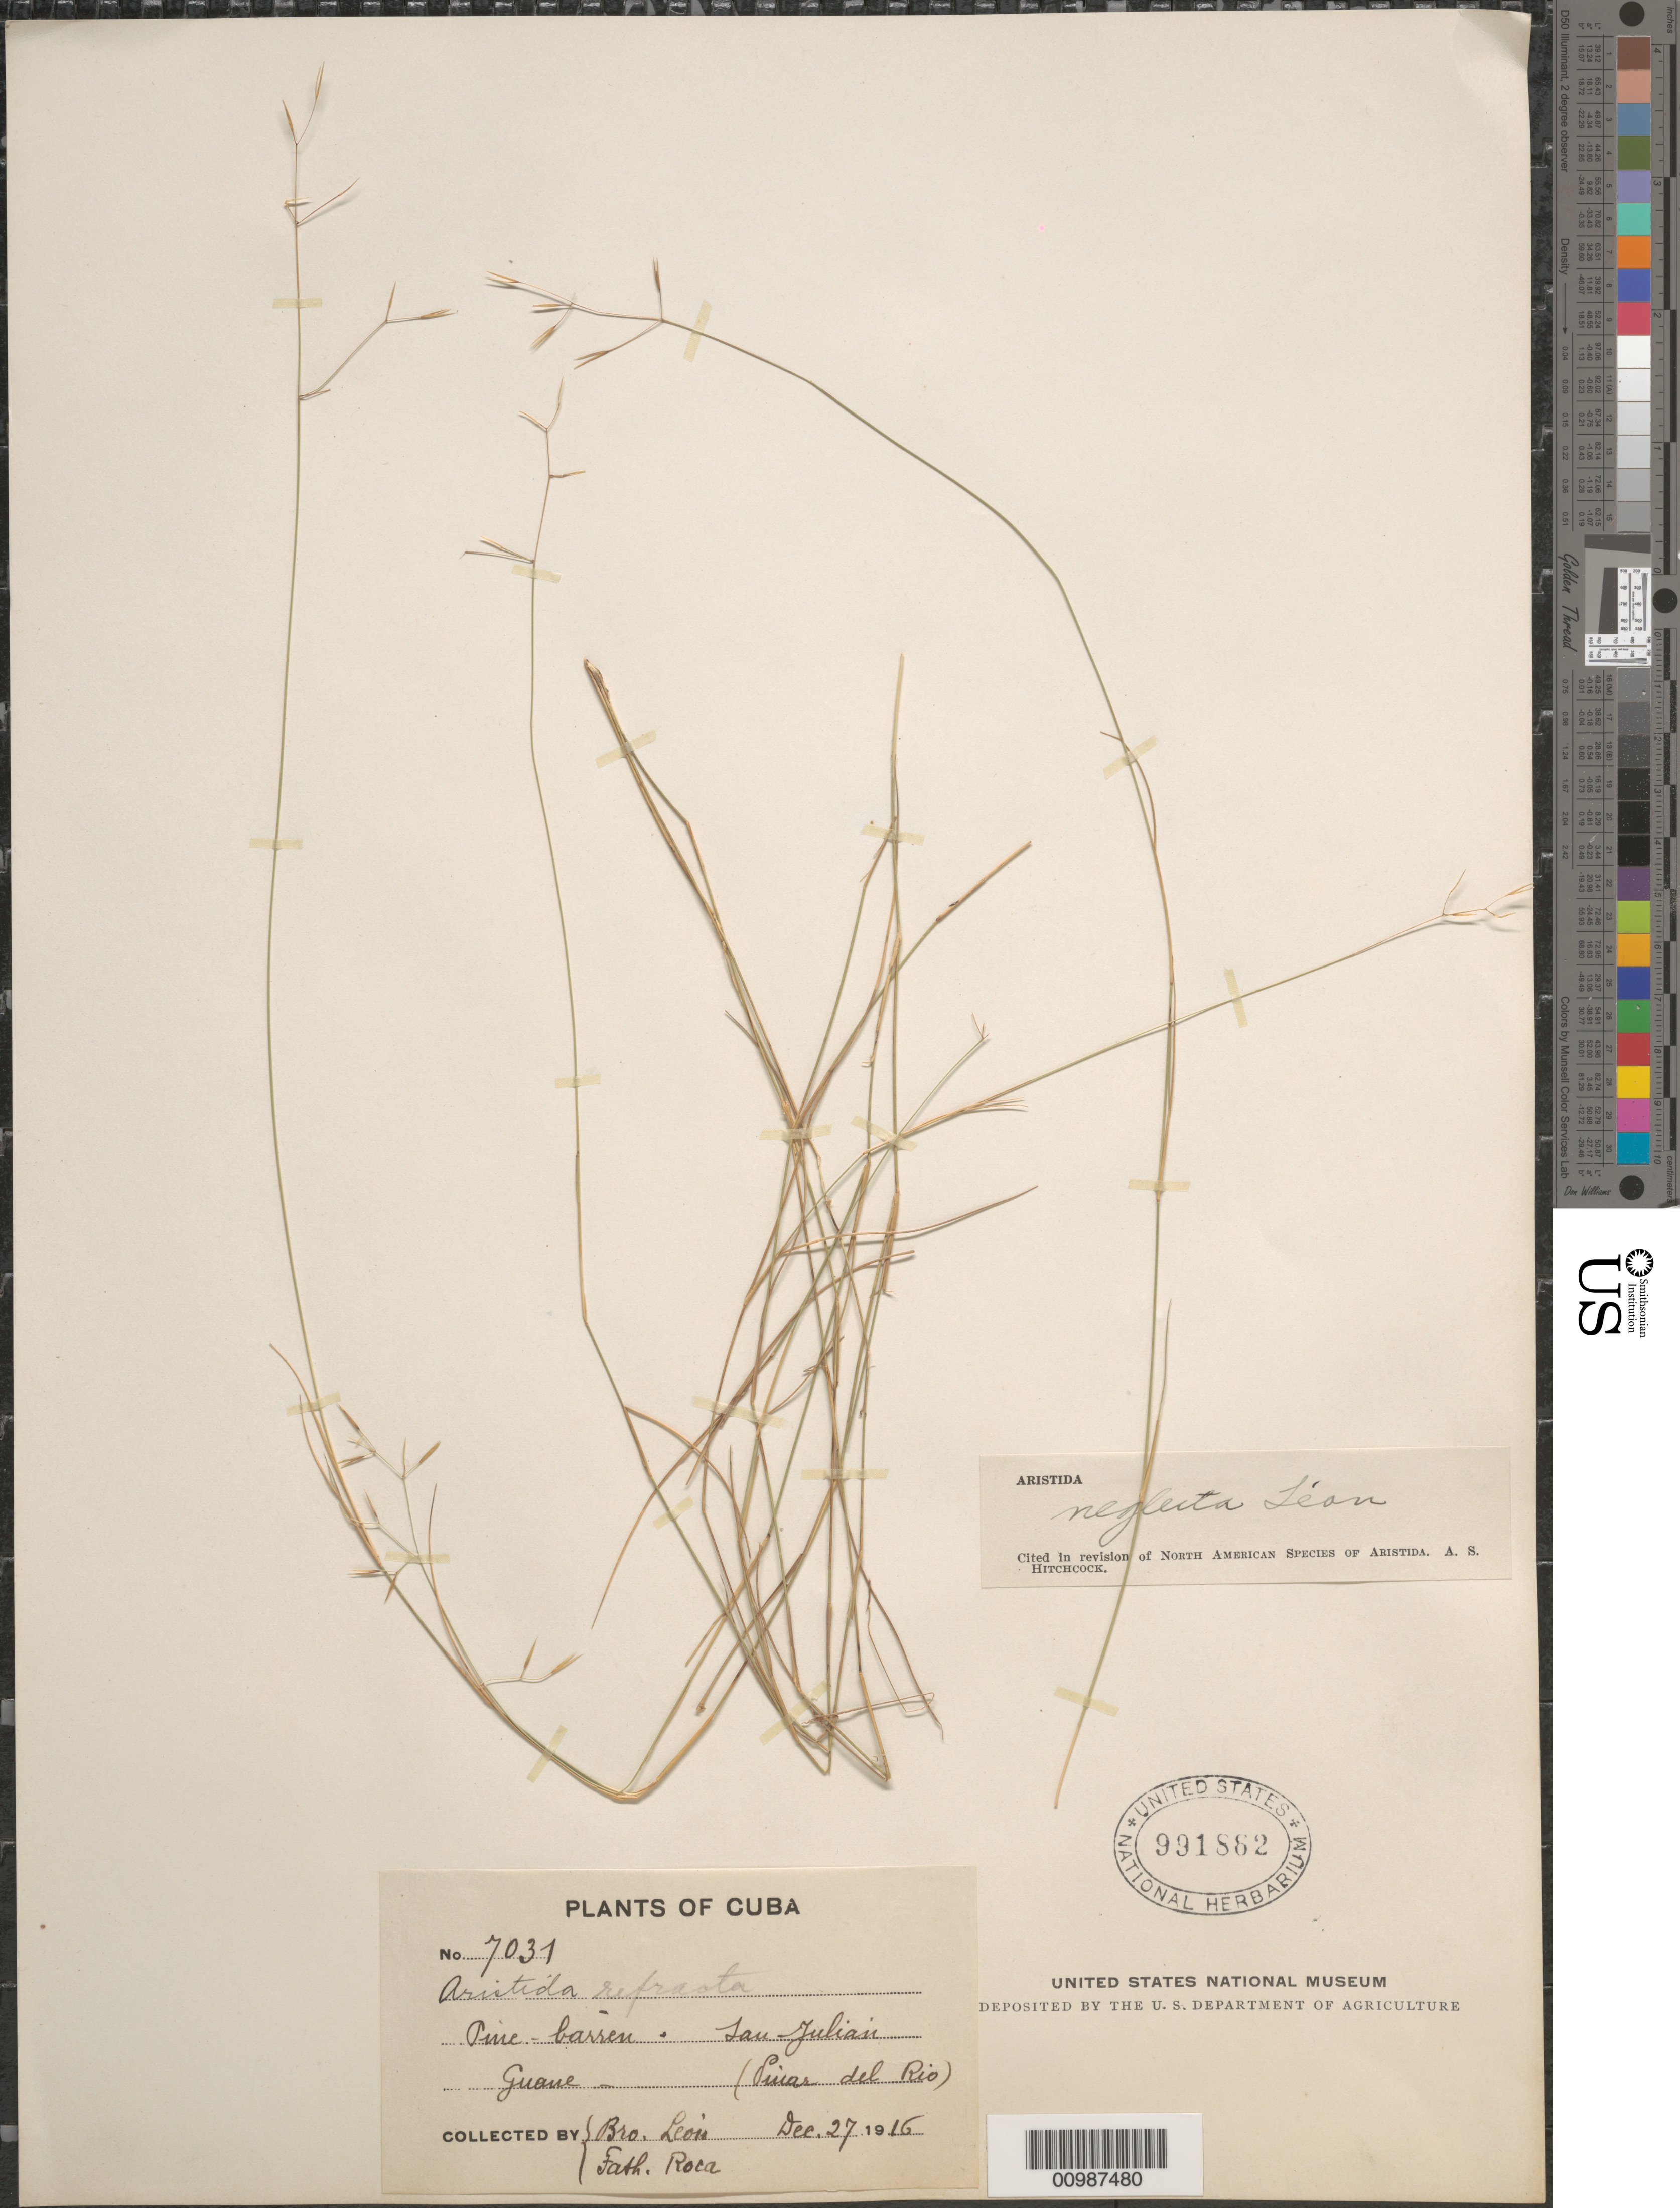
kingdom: Plantae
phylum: Tracheophyta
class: Liliopsida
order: Poales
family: Poaceae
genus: Aristida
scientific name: Aristida neglecta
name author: León ex Hitchc.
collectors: Bro. León & M. Roca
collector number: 7031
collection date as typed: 27 Dec 1916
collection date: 1916-12-27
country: Cuba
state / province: Pinar del Rio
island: Cuba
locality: Guane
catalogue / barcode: US 991882